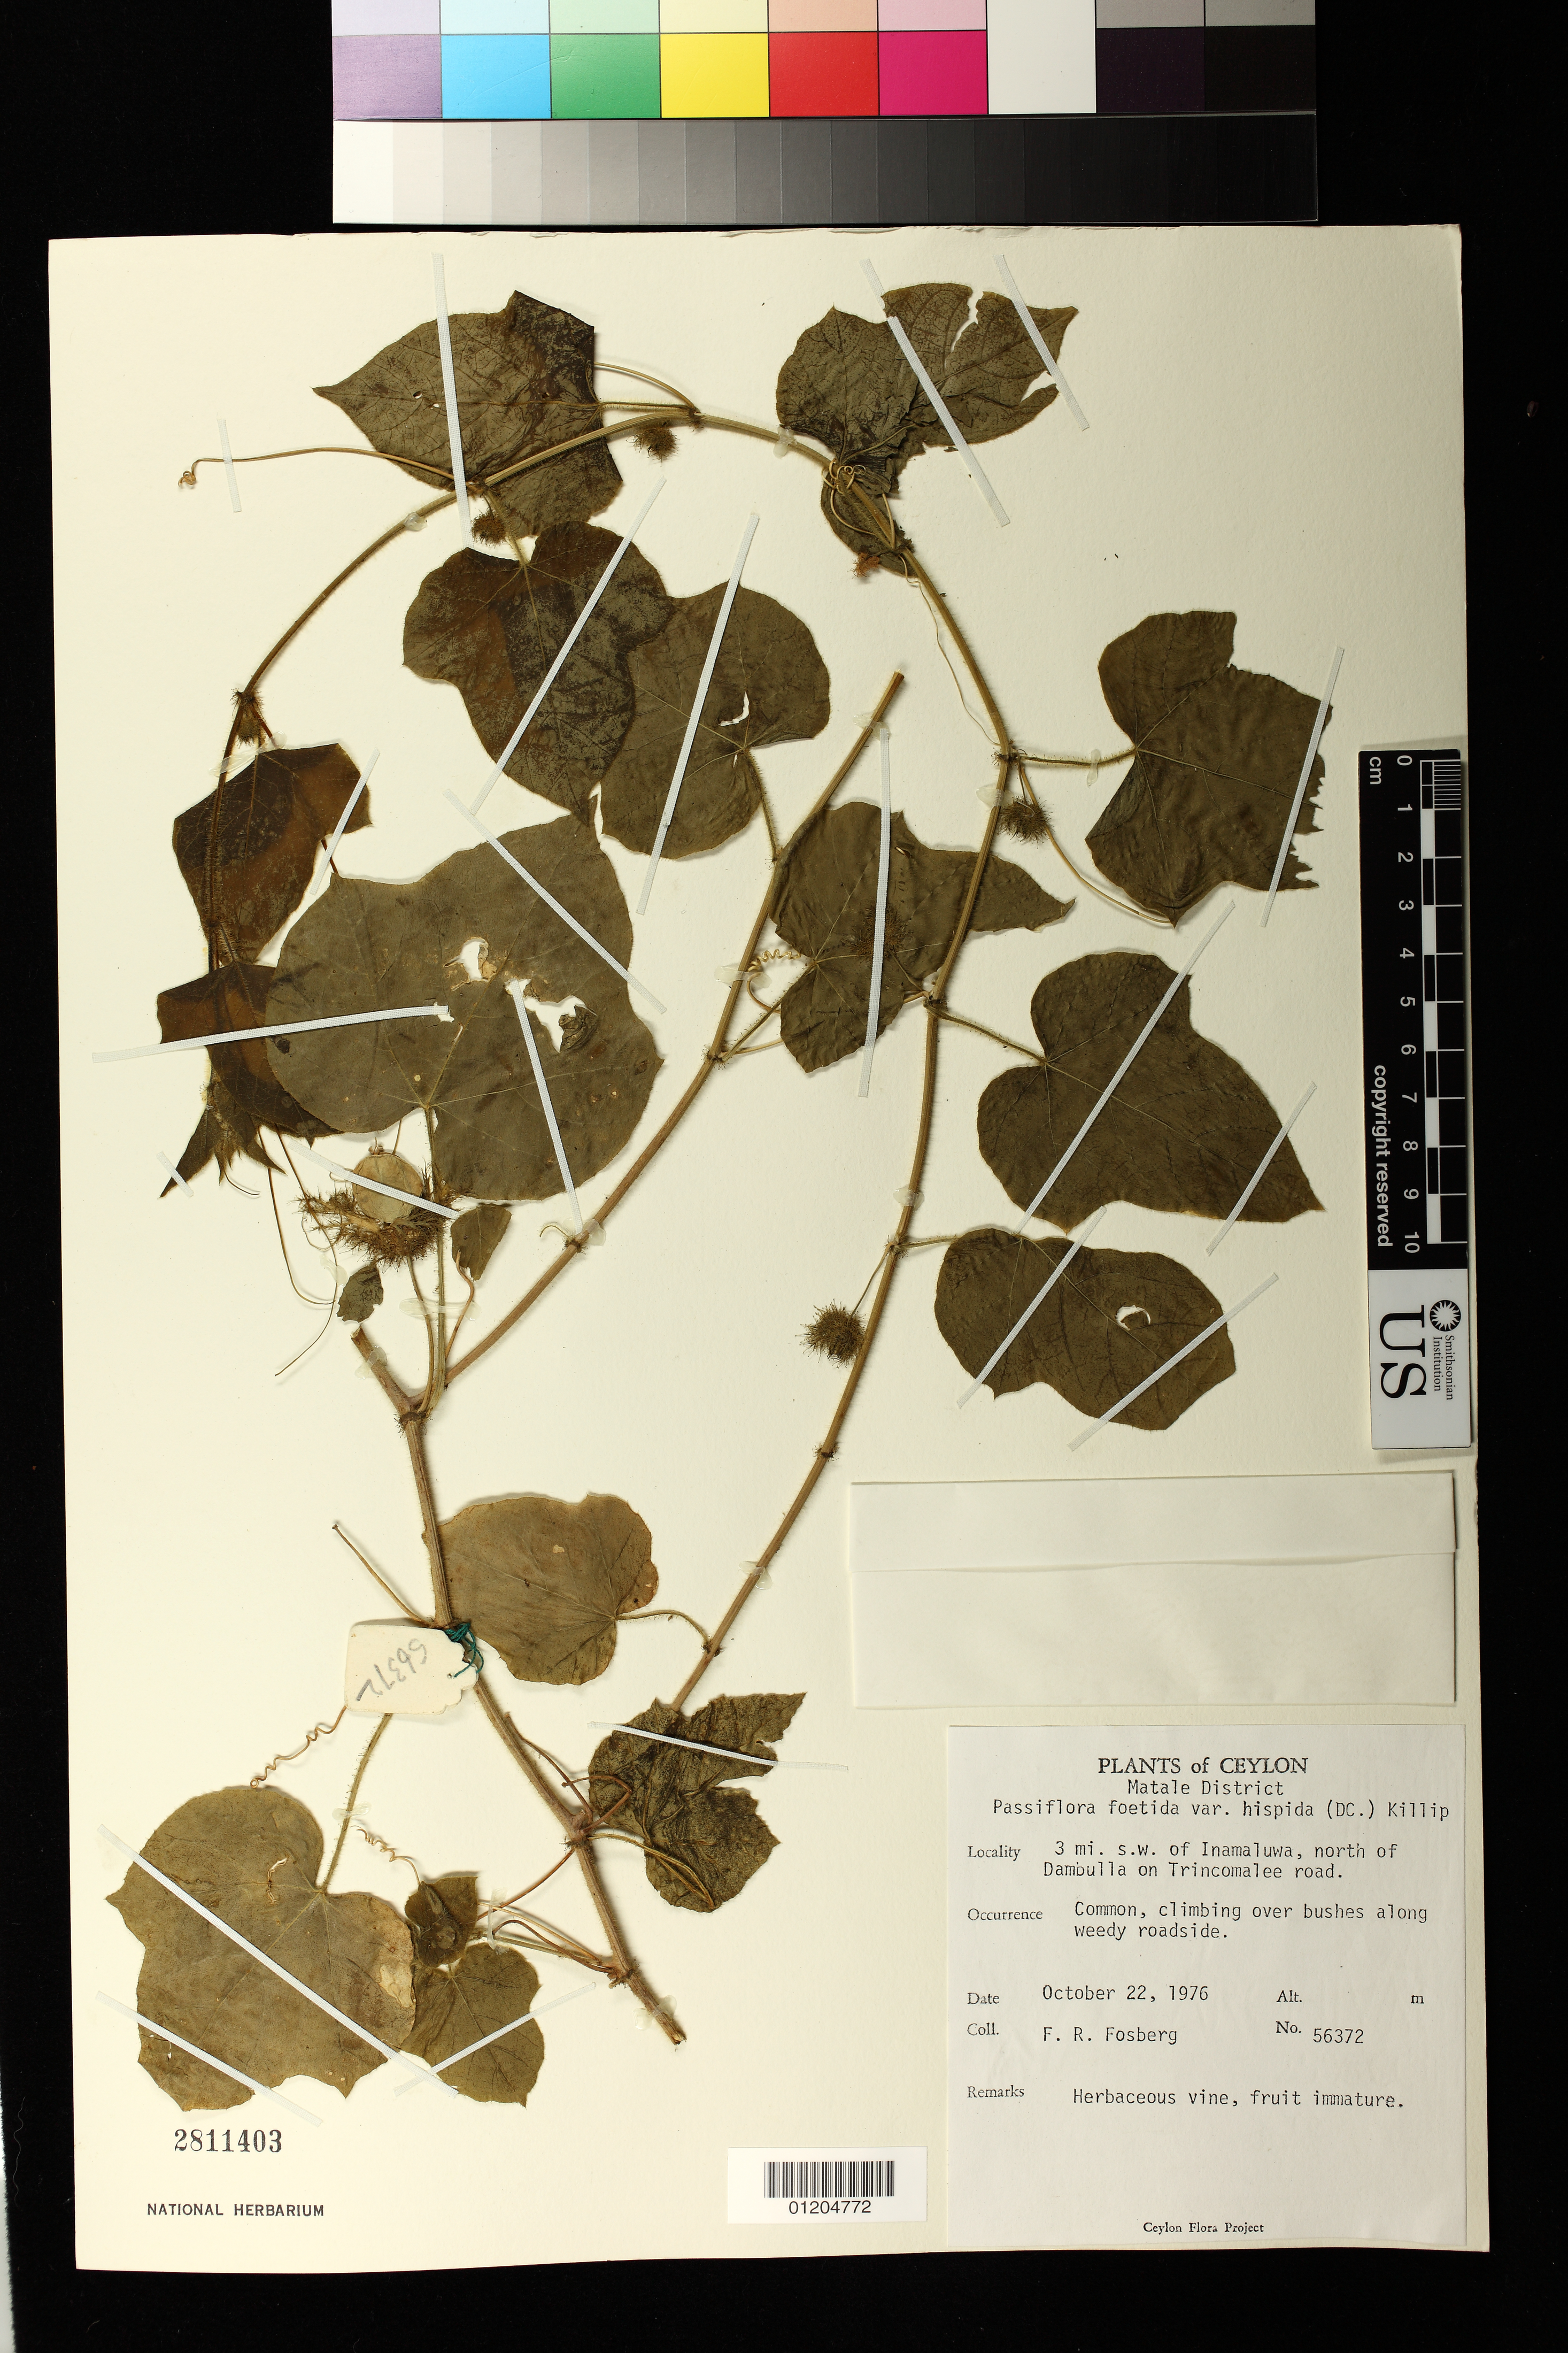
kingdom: Plantae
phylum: Tracheophyta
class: Magnoliopsida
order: Malpighiales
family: Passifloraceae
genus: Passiflora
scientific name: Passiflora foetida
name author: L.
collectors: F. R. Fosberg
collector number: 56372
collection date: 1976-10-22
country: Sri Lanka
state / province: Central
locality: Matale District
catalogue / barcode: US 2811403